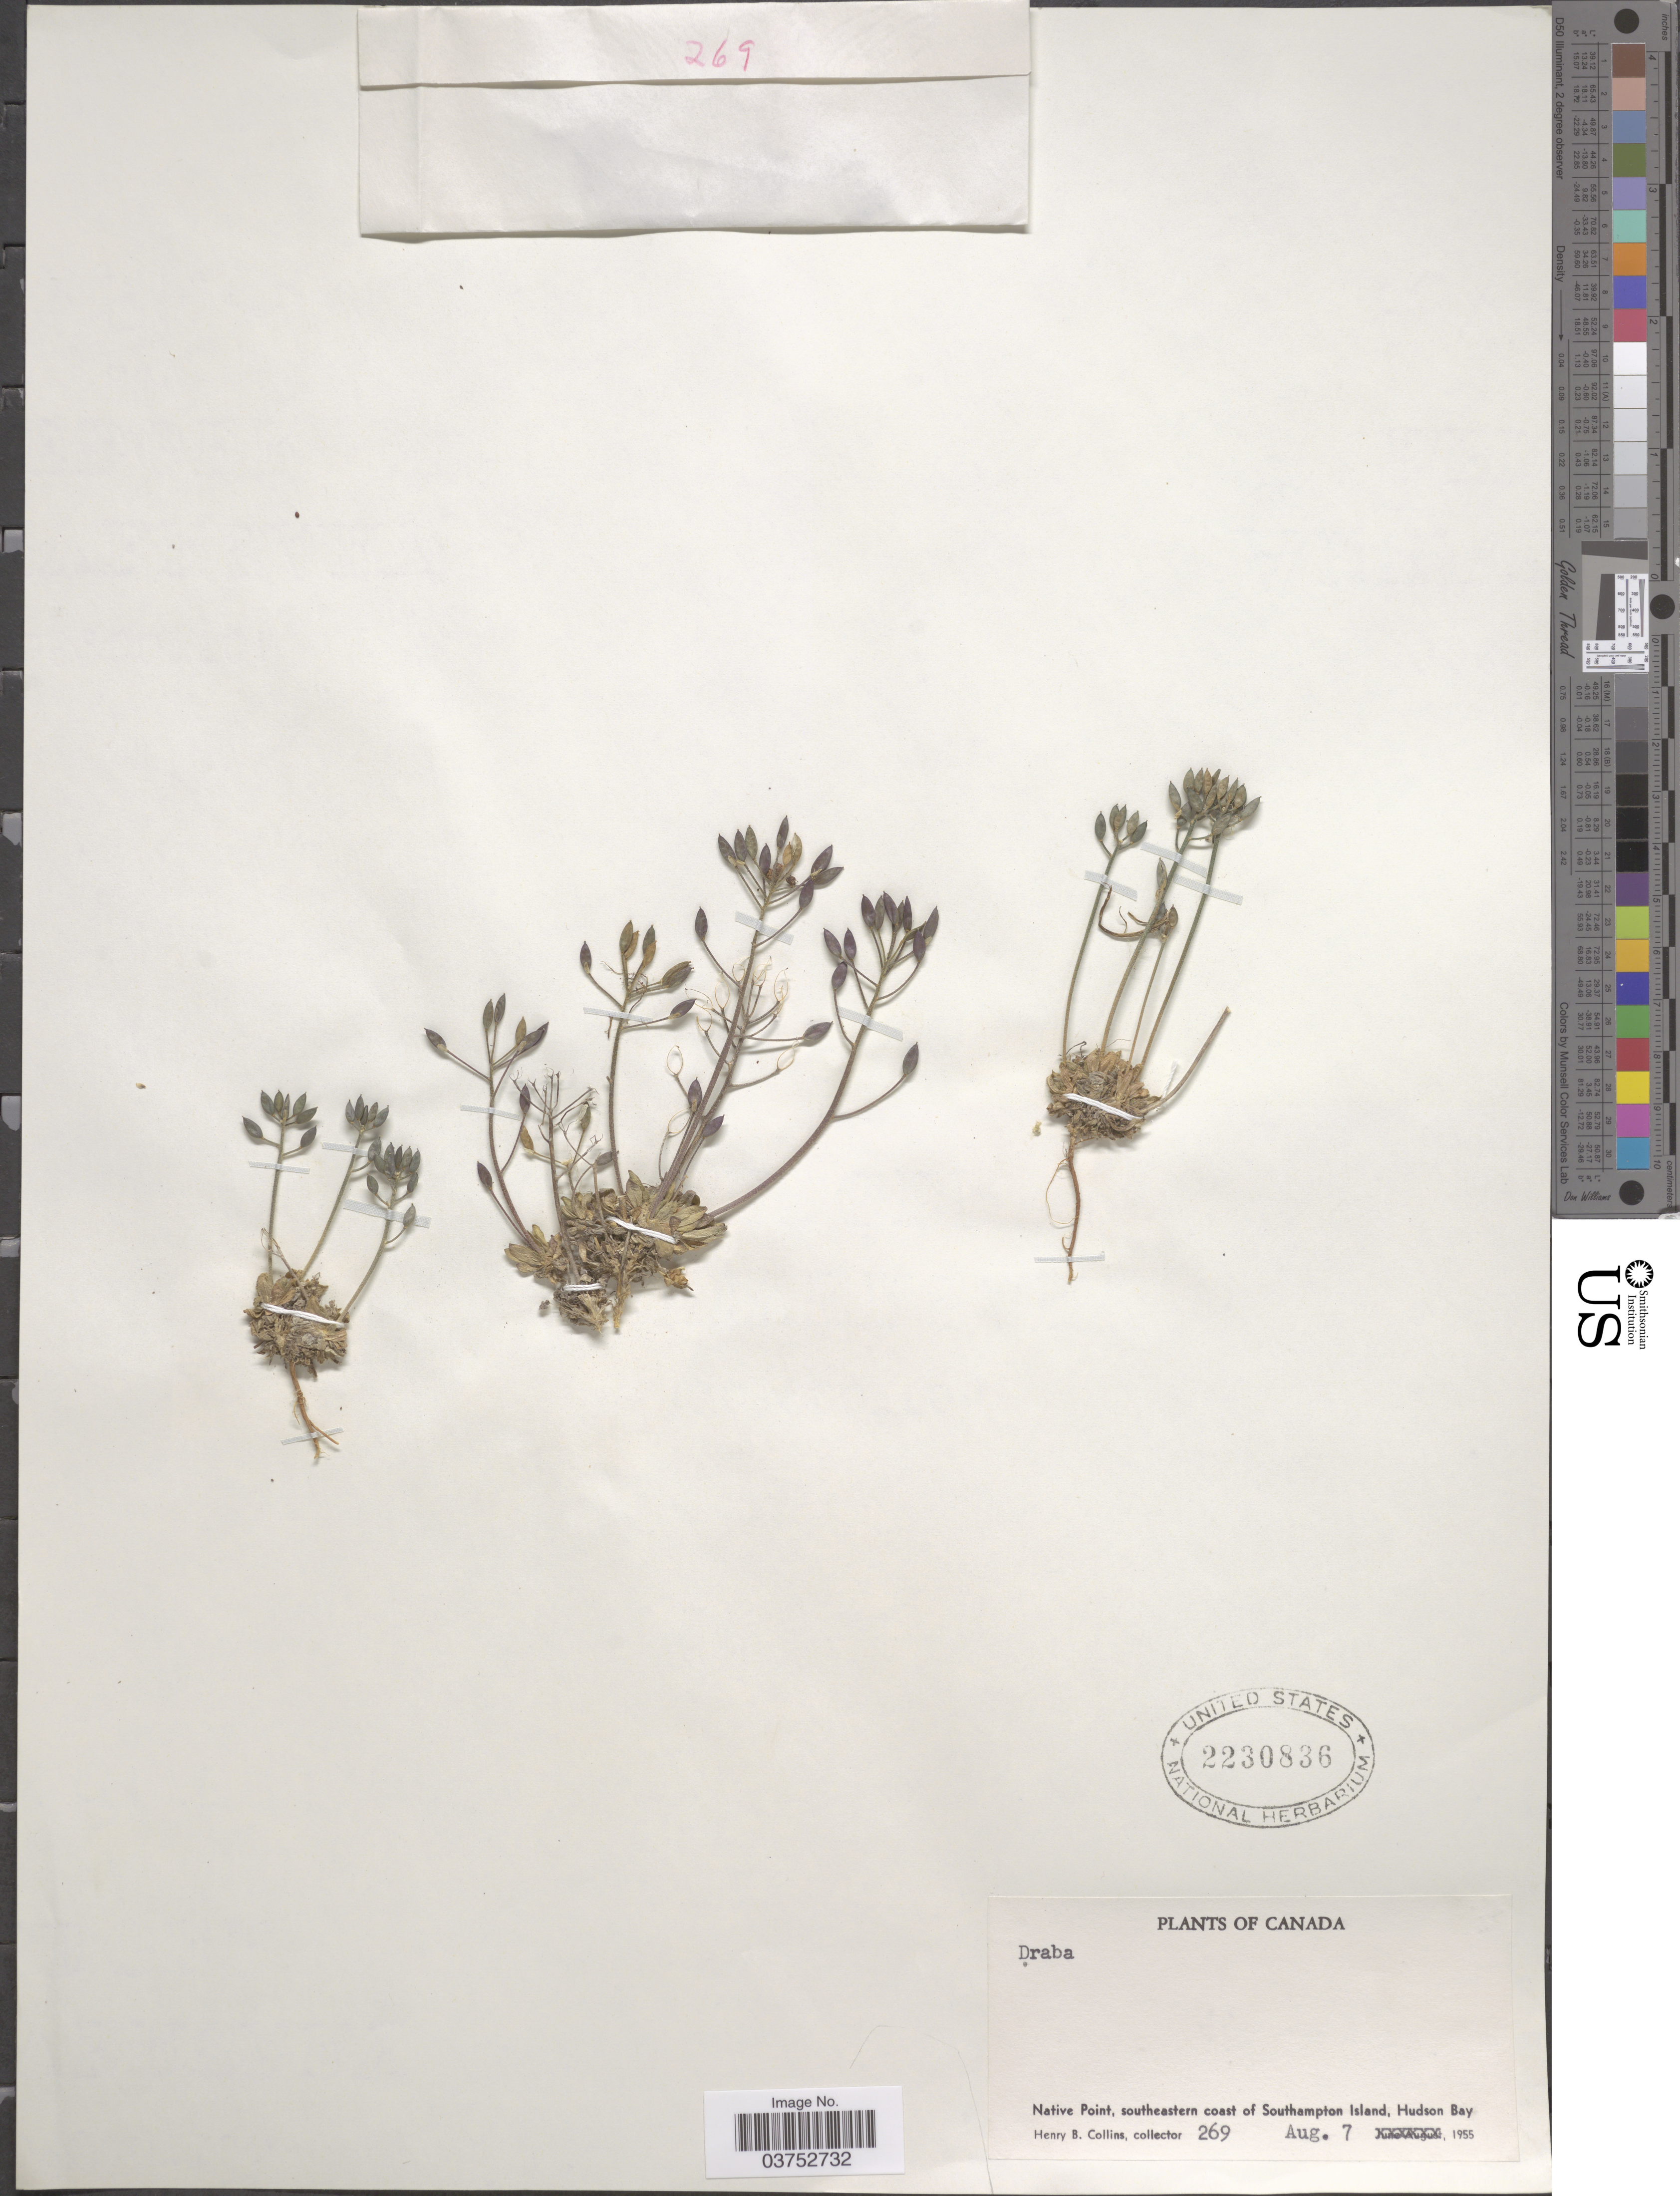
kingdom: Plantae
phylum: Tracheophyta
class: Magnoliopsida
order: Brassicales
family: Brassicaceae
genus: Draba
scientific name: Draba sp.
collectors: H. Collins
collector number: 269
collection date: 1955-08-07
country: Canada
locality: Native Point, southeastern coast of Southampton Island, Hudson Bay.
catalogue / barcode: US 2230836